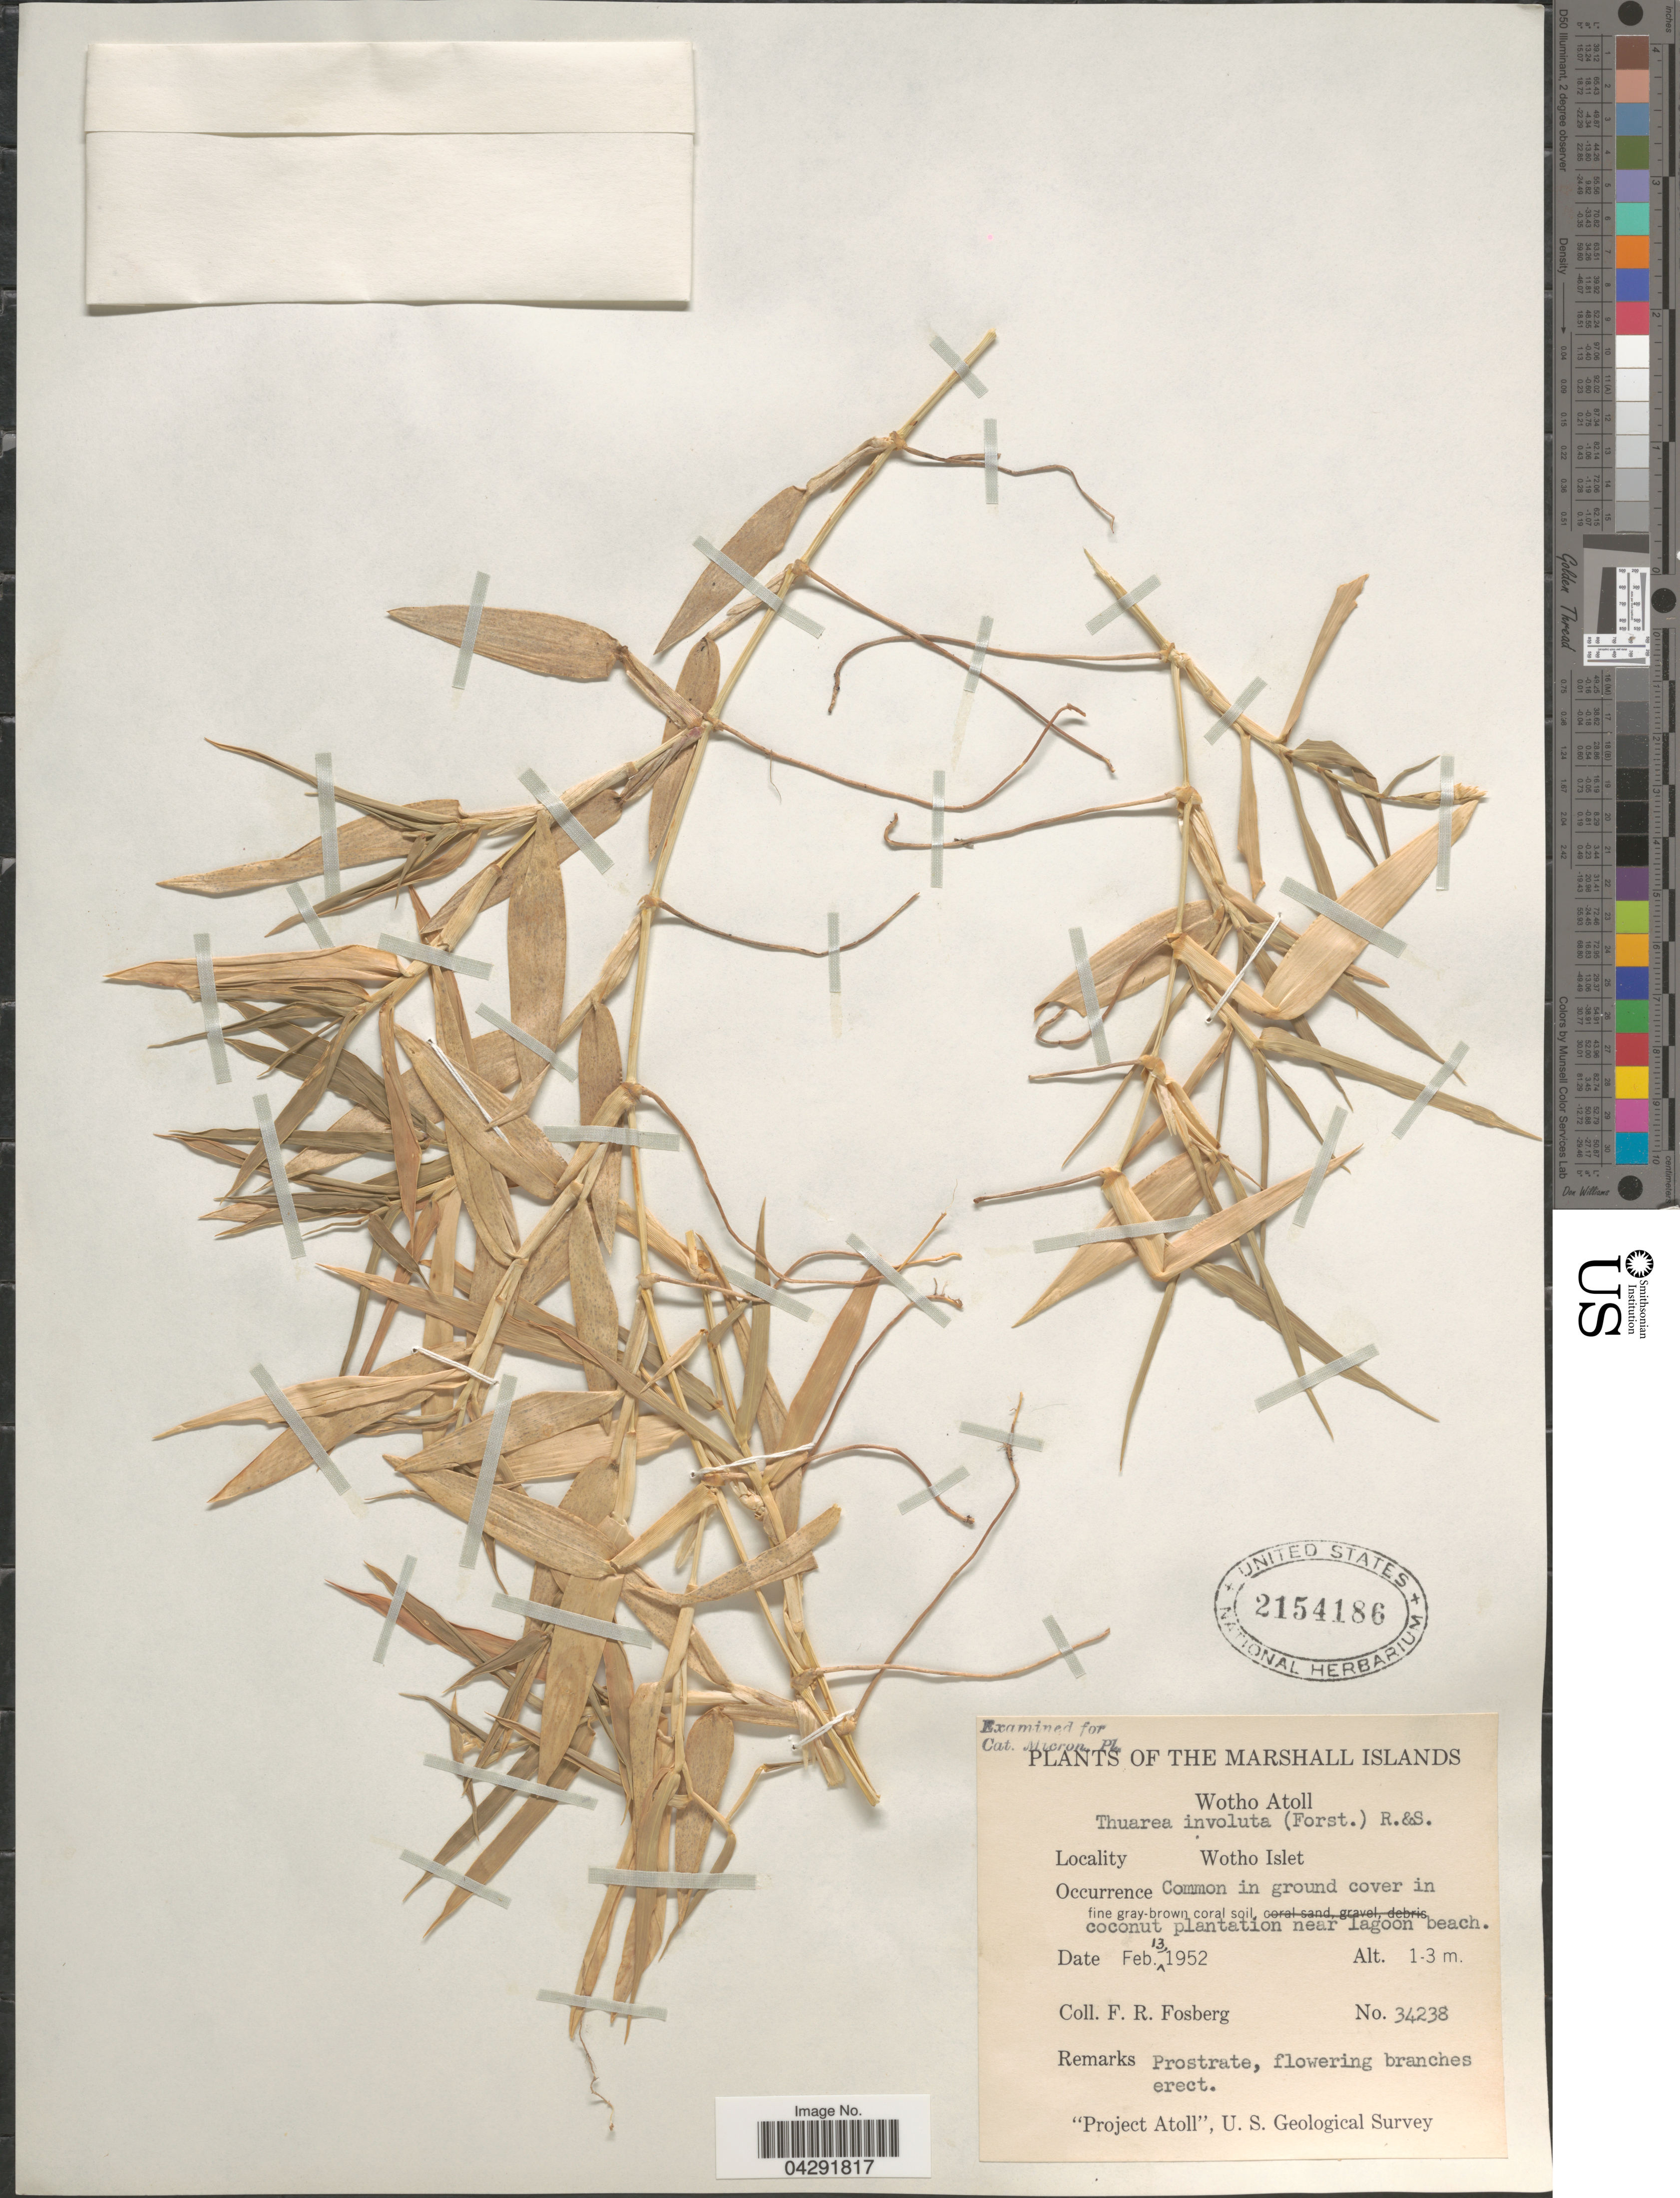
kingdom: Plantae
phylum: Tracheophyta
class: Liliopsida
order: Poales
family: Poaceae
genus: Thuarea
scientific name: Thuarea involuta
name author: (G. Forst.) R. Br. ex Sm.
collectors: F. R. Fosberg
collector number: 34238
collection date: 1952-02-13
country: Marshall Islands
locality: Wotho Atoll. Wotho Islet. Common in ground cover in coconut plantation near lagoon beach. "Project Atoll", U.S. Geological Survey.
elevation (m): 1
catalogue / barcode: US 2154186